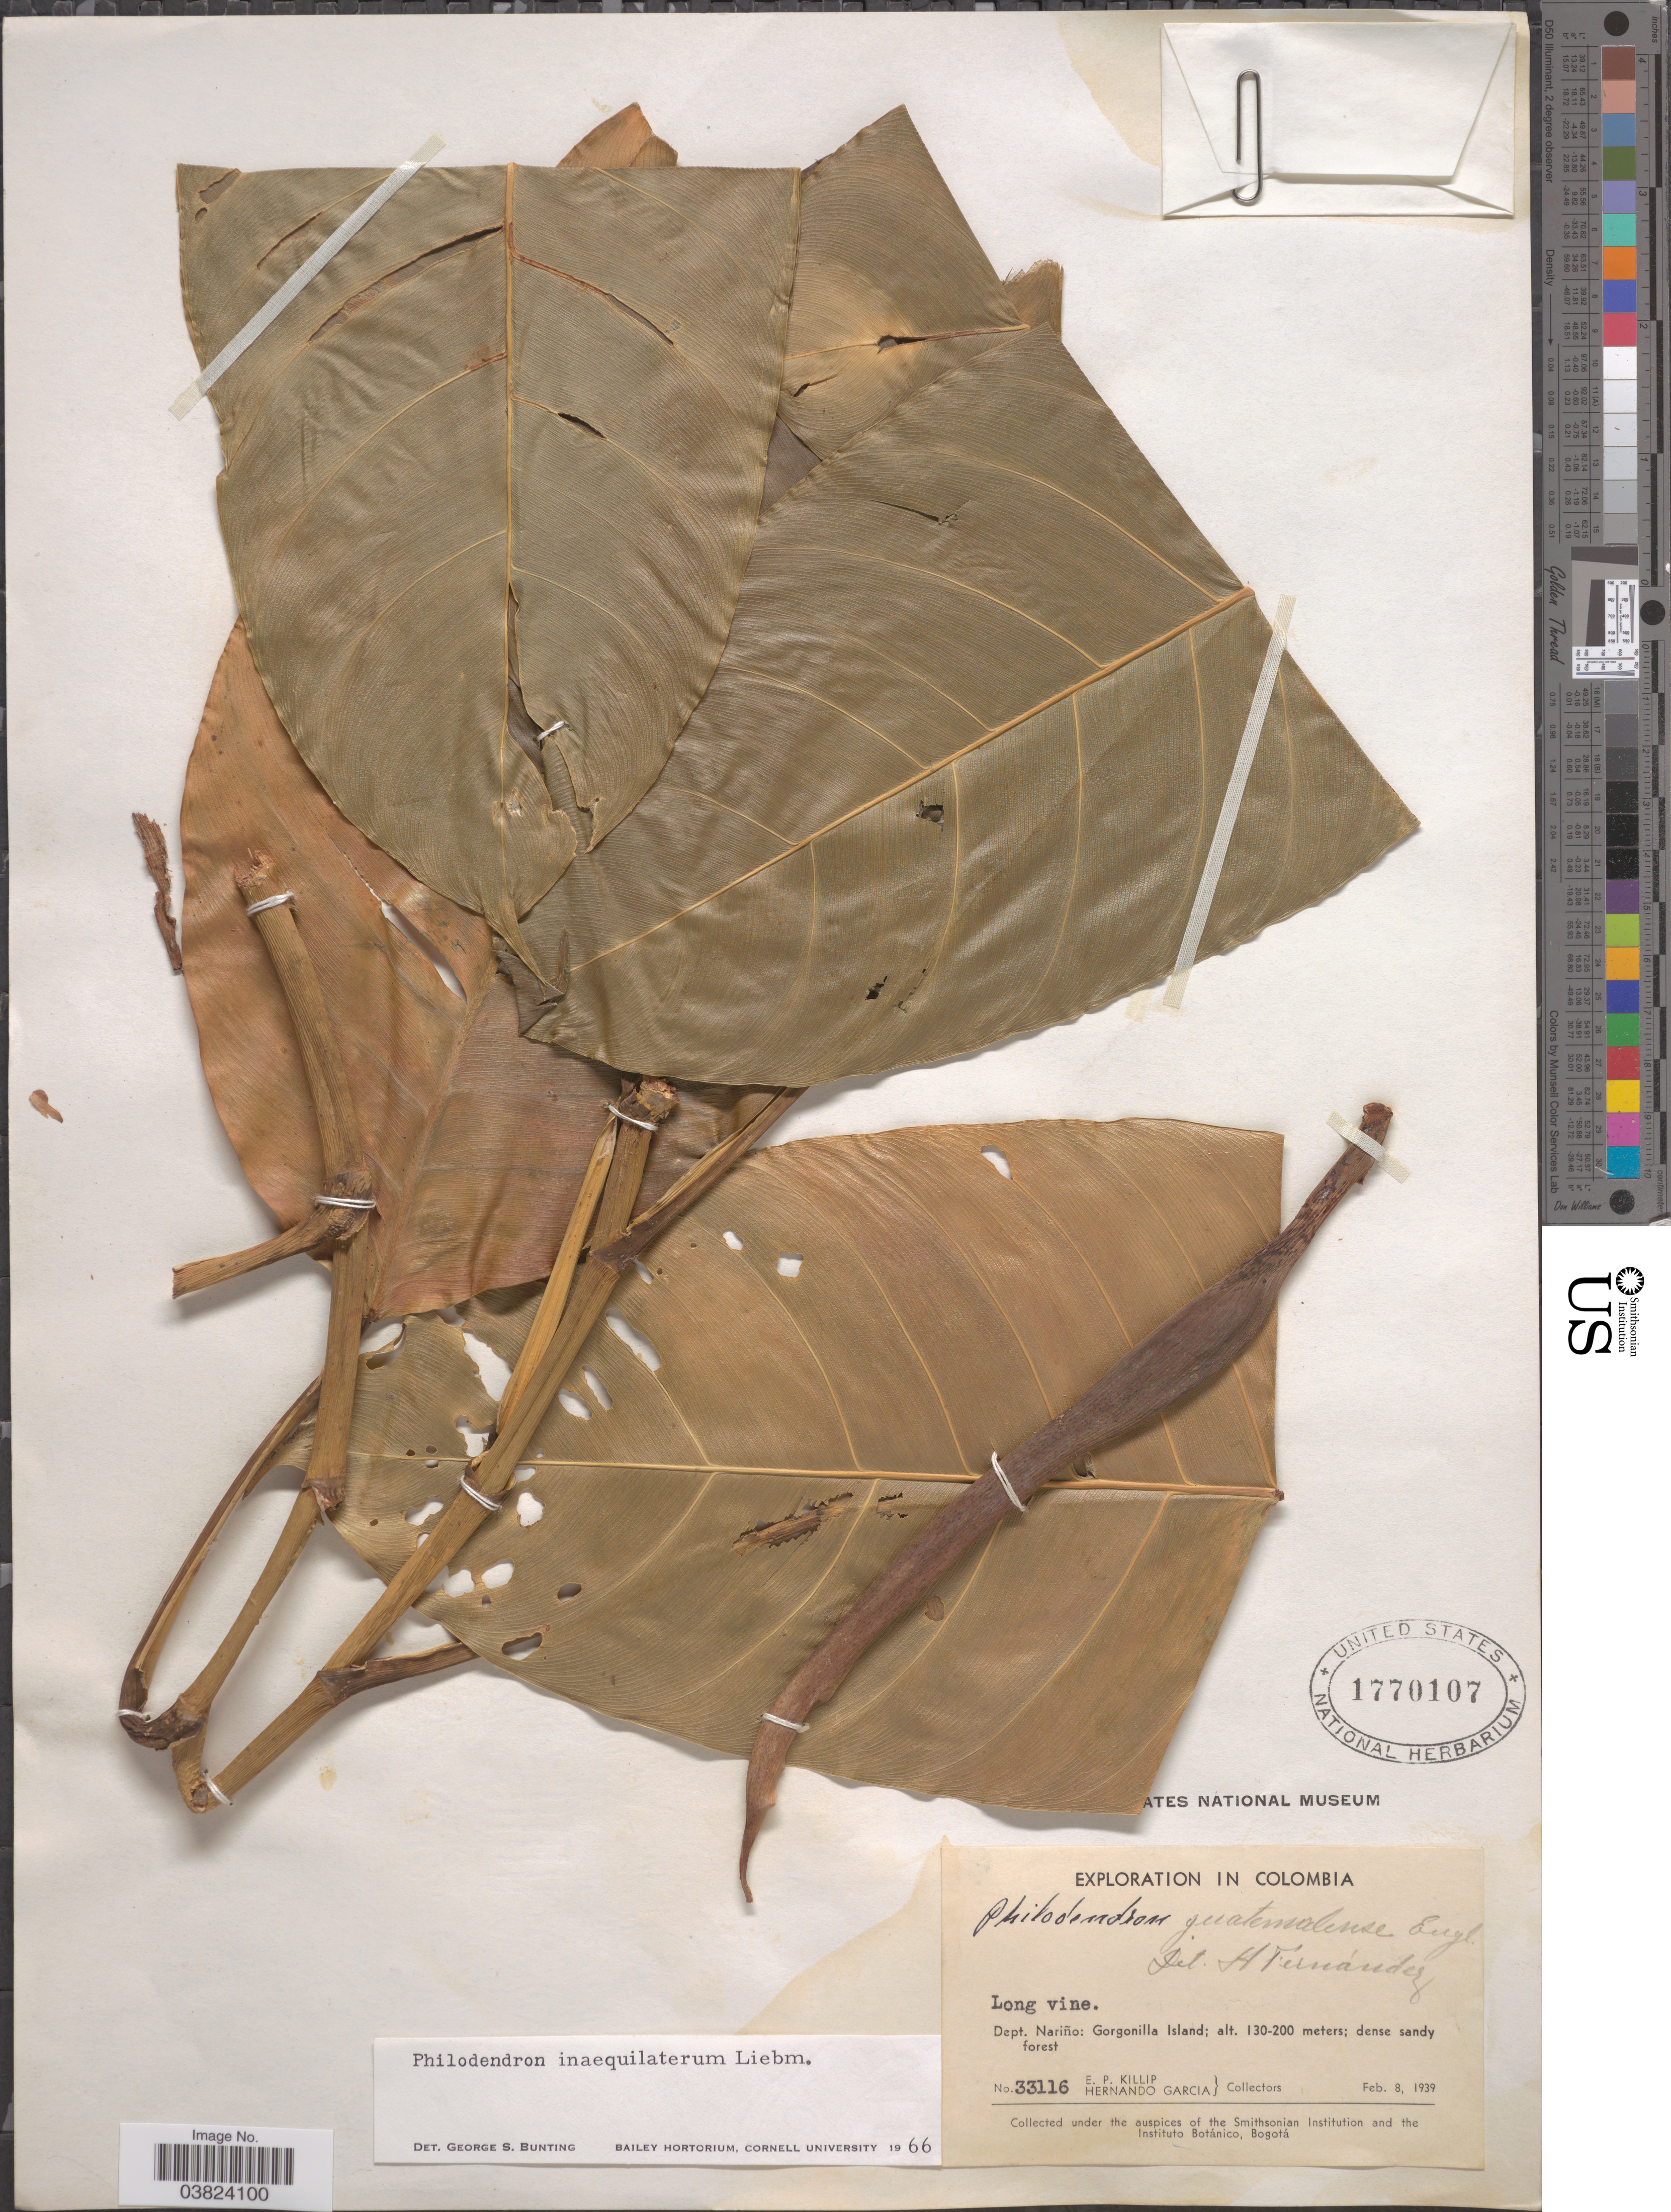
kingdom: Plantae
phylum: Tracheophyta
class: Liliopsida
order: Alismatales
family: Araceae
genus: Philodendron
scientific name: Philodendron inaequilaterum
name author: Liebm.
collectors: E. P. Killip & H. Garcia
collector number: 3316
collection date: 1939-02-08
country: Colombia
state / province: Nariño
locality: Dept. Nariño: Gorgonilla Island.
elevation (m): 130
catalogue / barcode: US 1770107